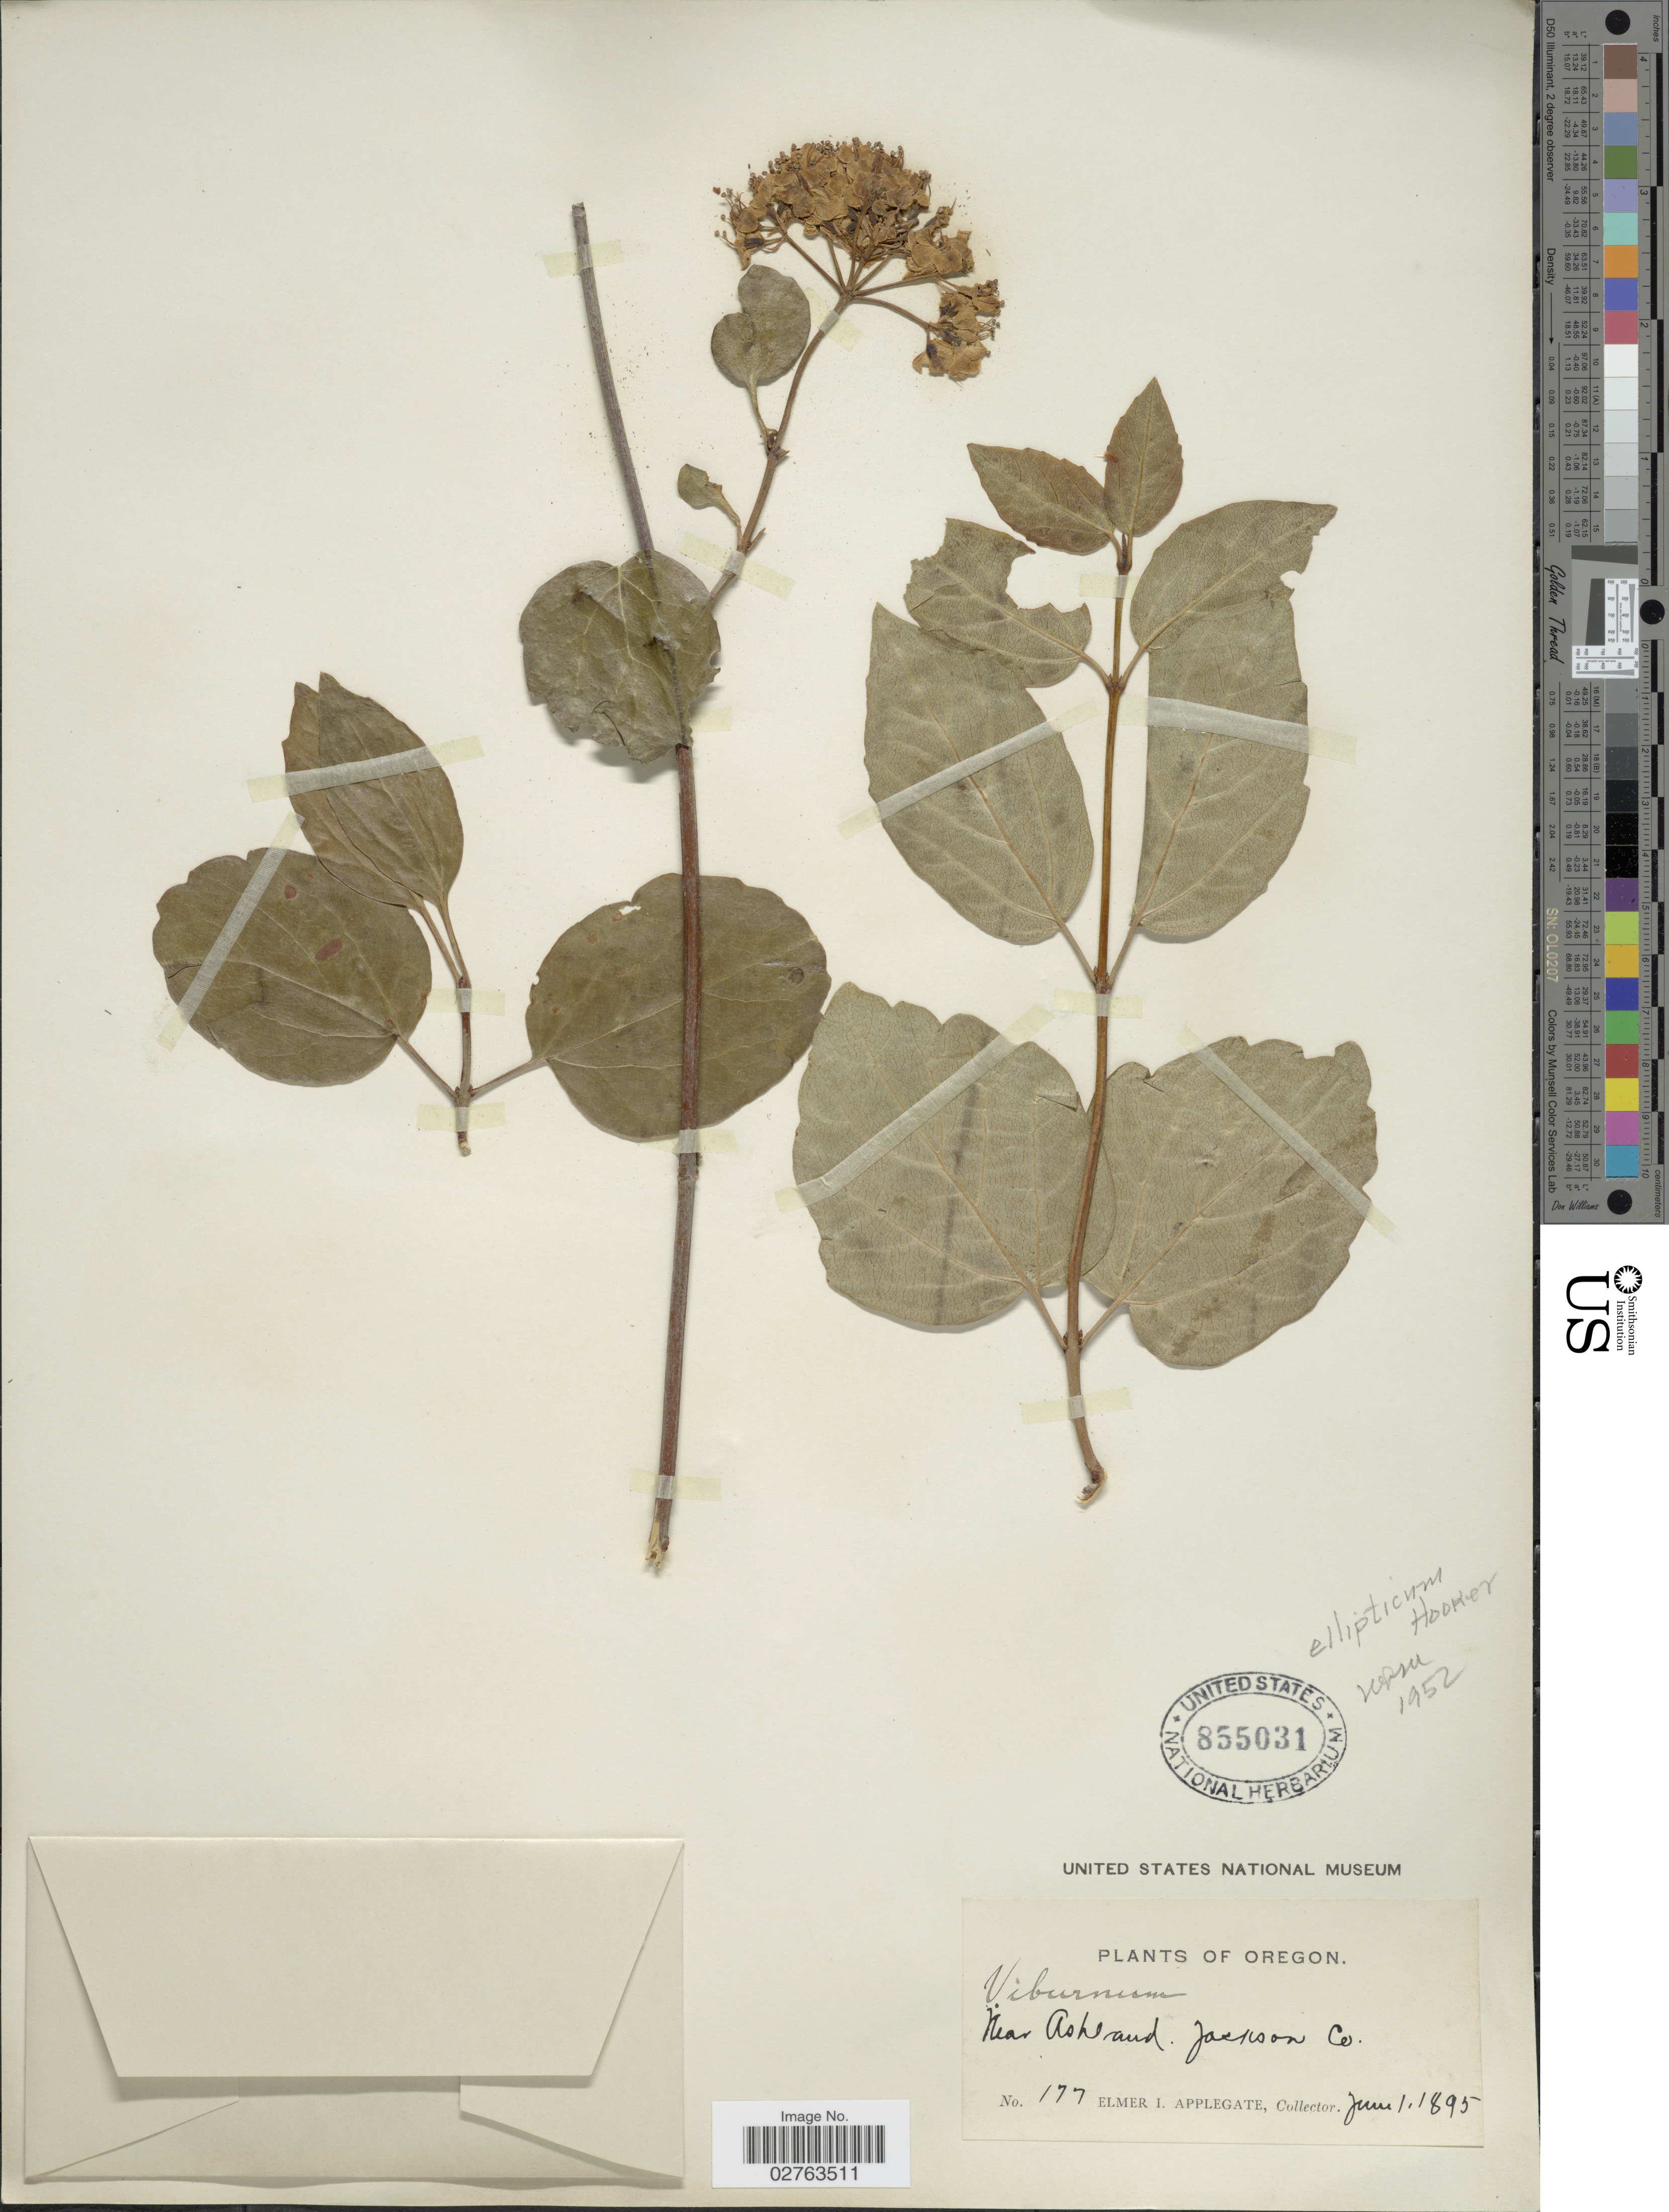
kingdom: Plantae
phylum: Tracheophyta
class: Magnoliopsida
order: Dipsacales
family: Viburnaceae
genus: Viburnum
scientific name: Viburnum ellipticum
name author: Hook.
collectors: E. I. Applegate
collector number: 177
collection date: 1895-06-01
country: United States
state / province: Oregon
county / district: Jackson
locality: Near Ashland. Jackson Co.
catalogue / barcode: US 855031